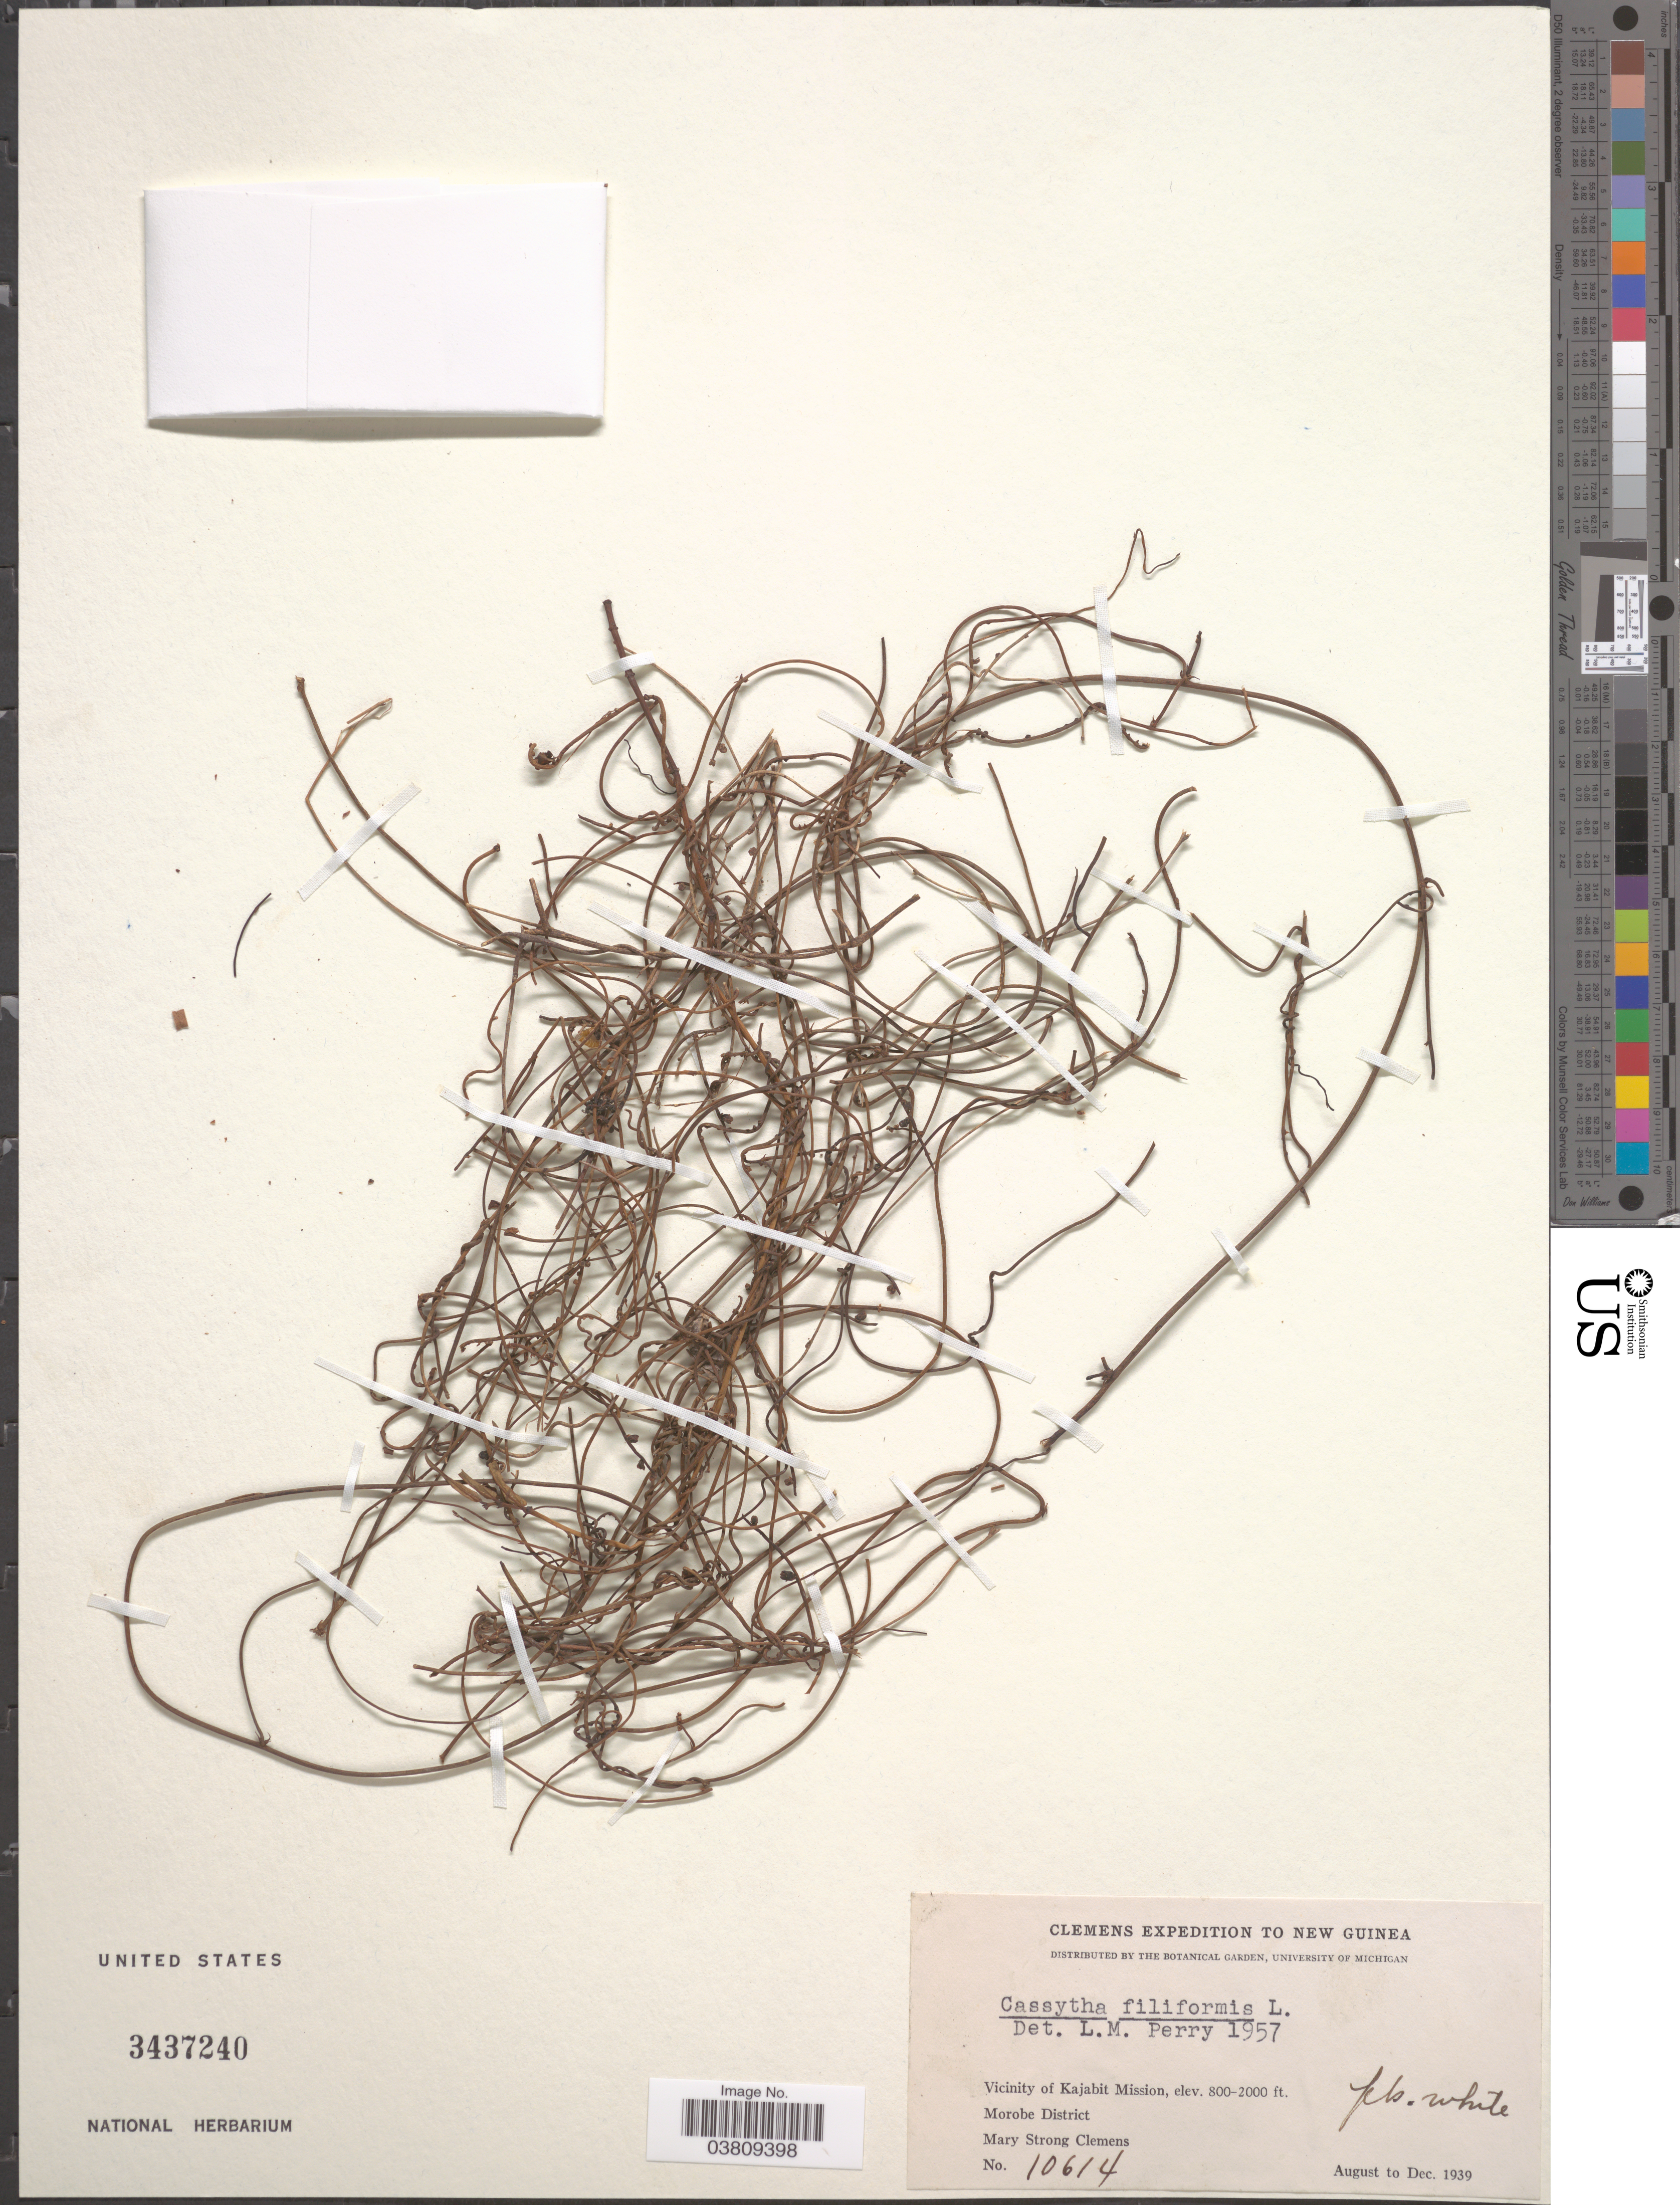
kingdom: Plantae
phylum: Tracheophyta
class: Magnoliopsida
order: Laurales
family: Lauraceae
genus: Cassytha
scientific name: Cassytha filiformis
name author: L.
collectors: M. S. Clemens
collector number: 10614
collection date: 1939-08/1939-12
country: Papua New Guinea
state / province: Morobe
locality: New Guinea. Vicinity of Kajabit Mission. Morobe District.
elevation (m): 244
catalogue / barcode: US 3437240